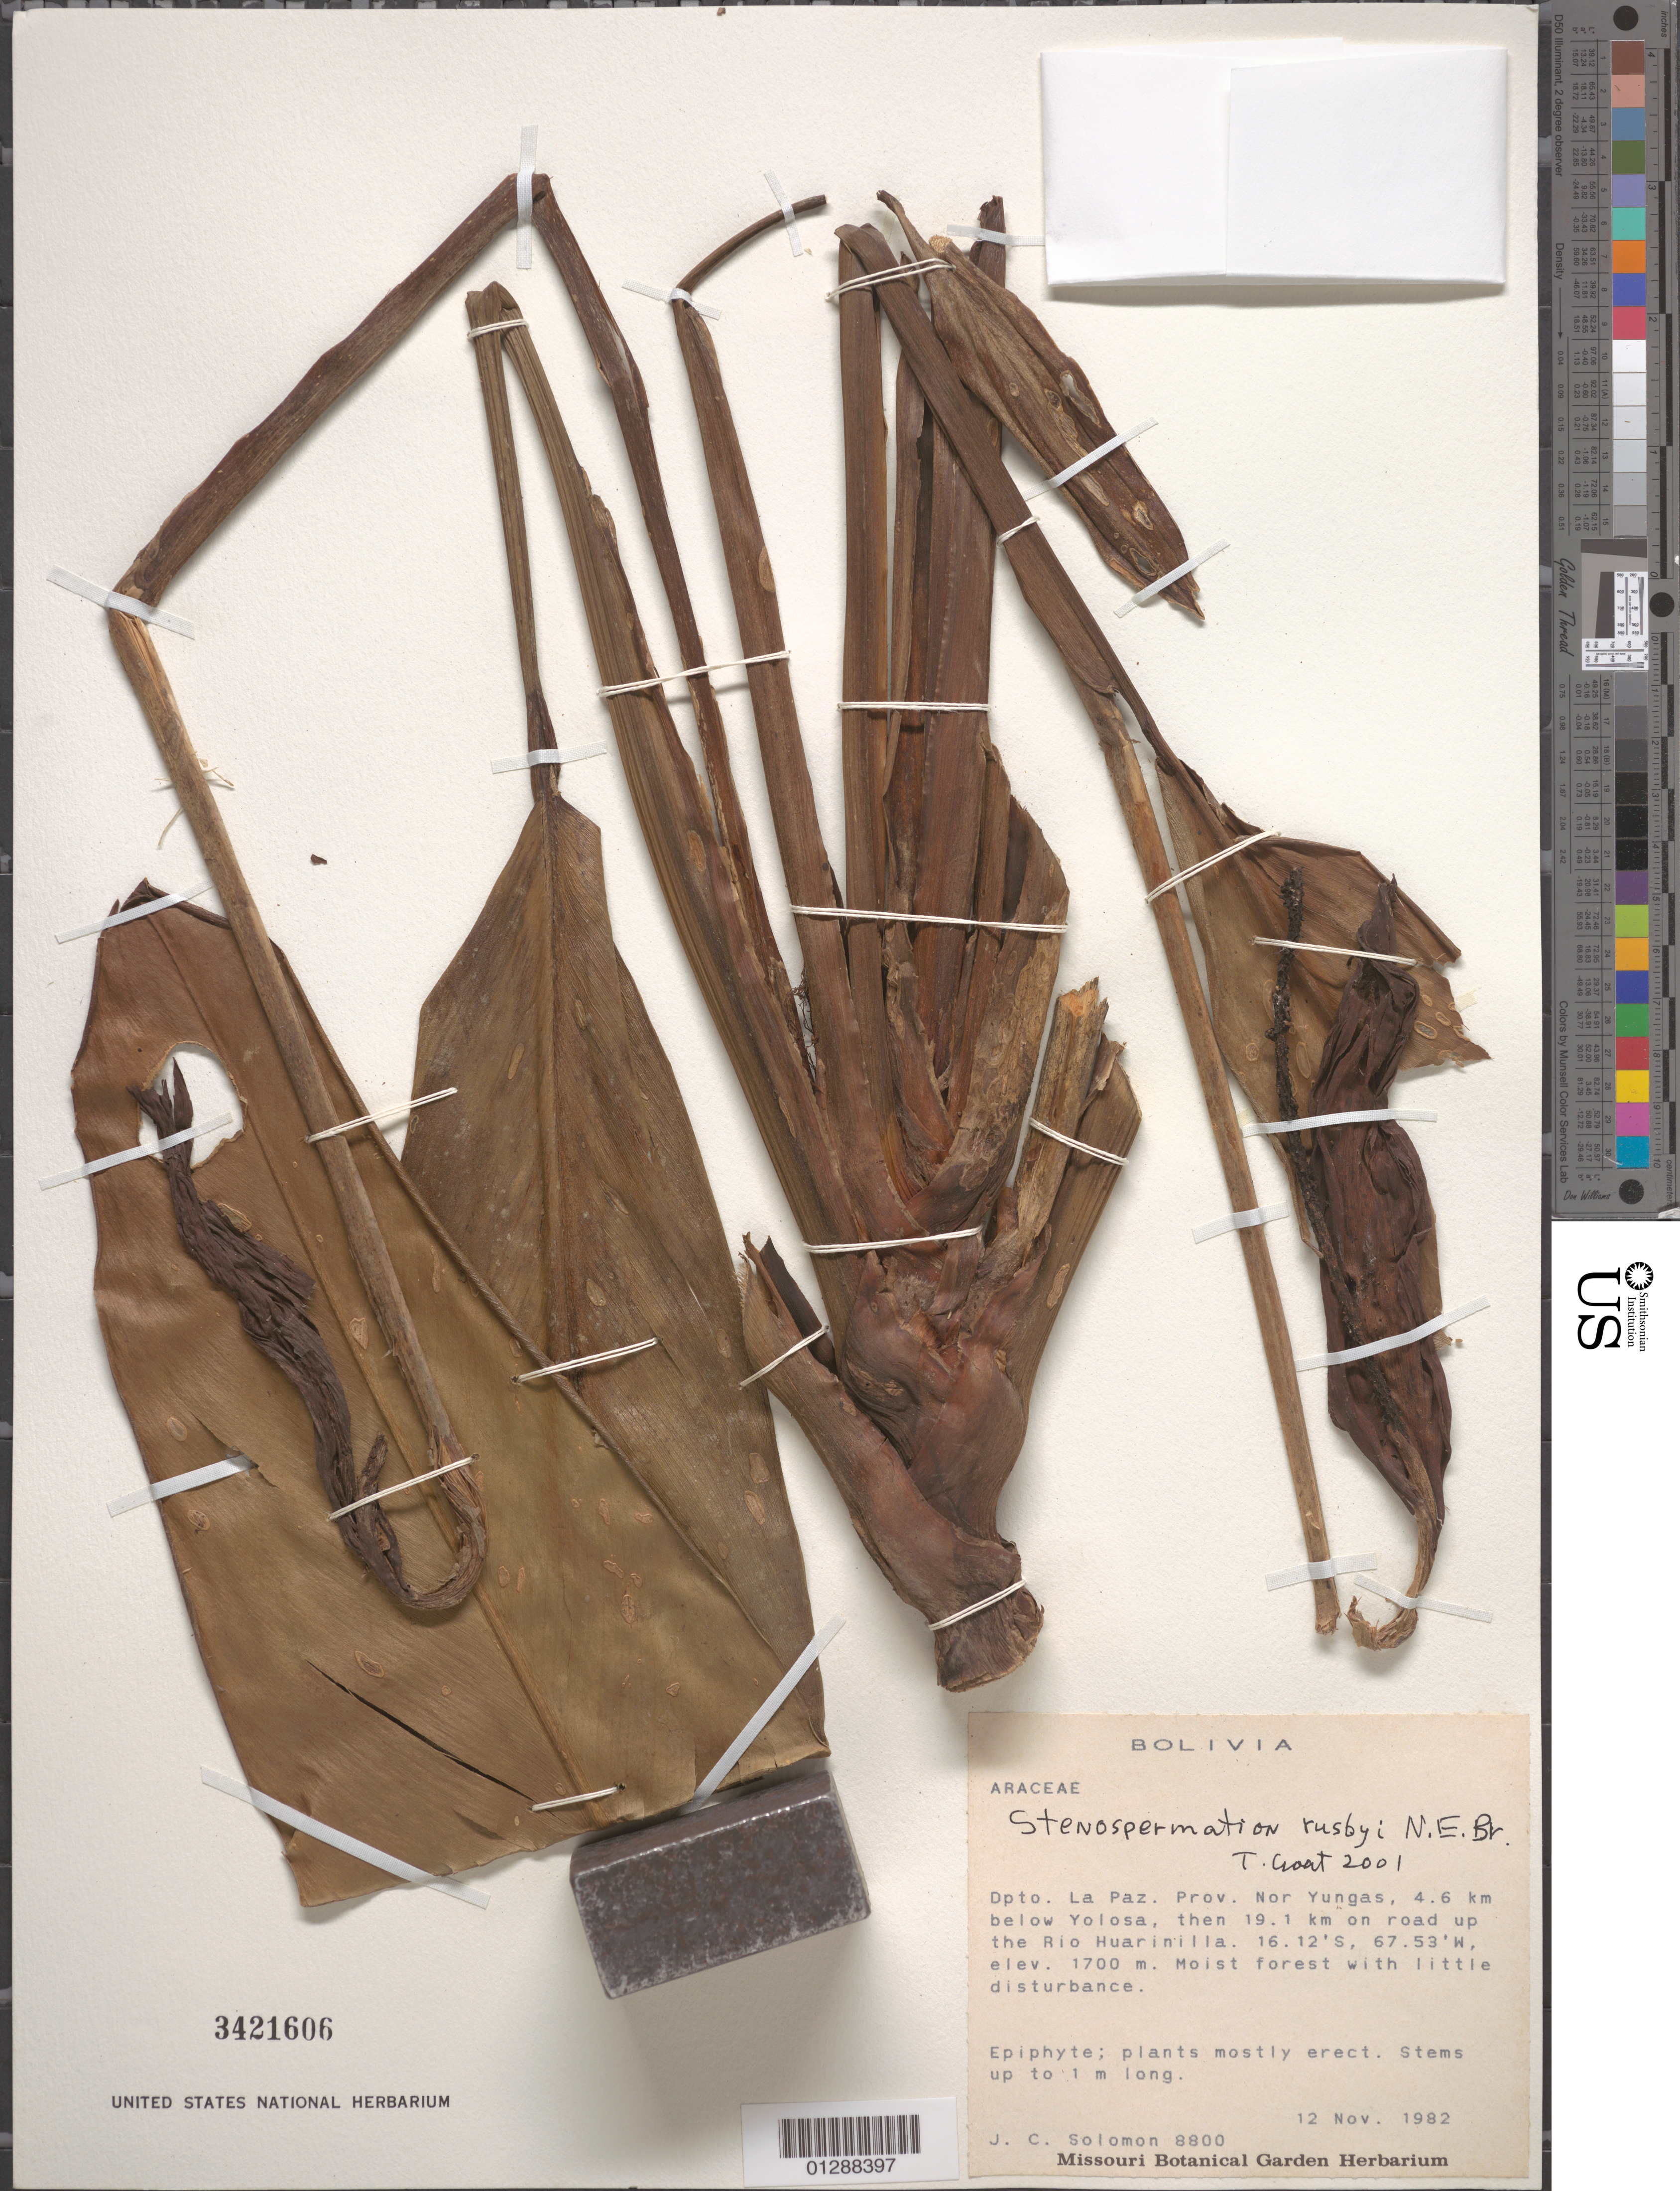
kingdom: Plantae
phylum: Tracheophyta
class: Liliopsida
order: Alismatales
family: Araceae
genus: Stenospermation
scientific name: Stenospermation rusbyi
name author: N.E. Br.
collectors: J. C. Solomon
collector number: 8800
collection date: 1982-11-12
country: Bolivia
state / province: La Paz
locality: Dpto. La Paz. Prov. Nor Yungas, 4.6 km below Yoloso, then 19.1 km on road up the Rio Huarinilla.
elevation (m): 1700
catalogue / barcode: US 3421606